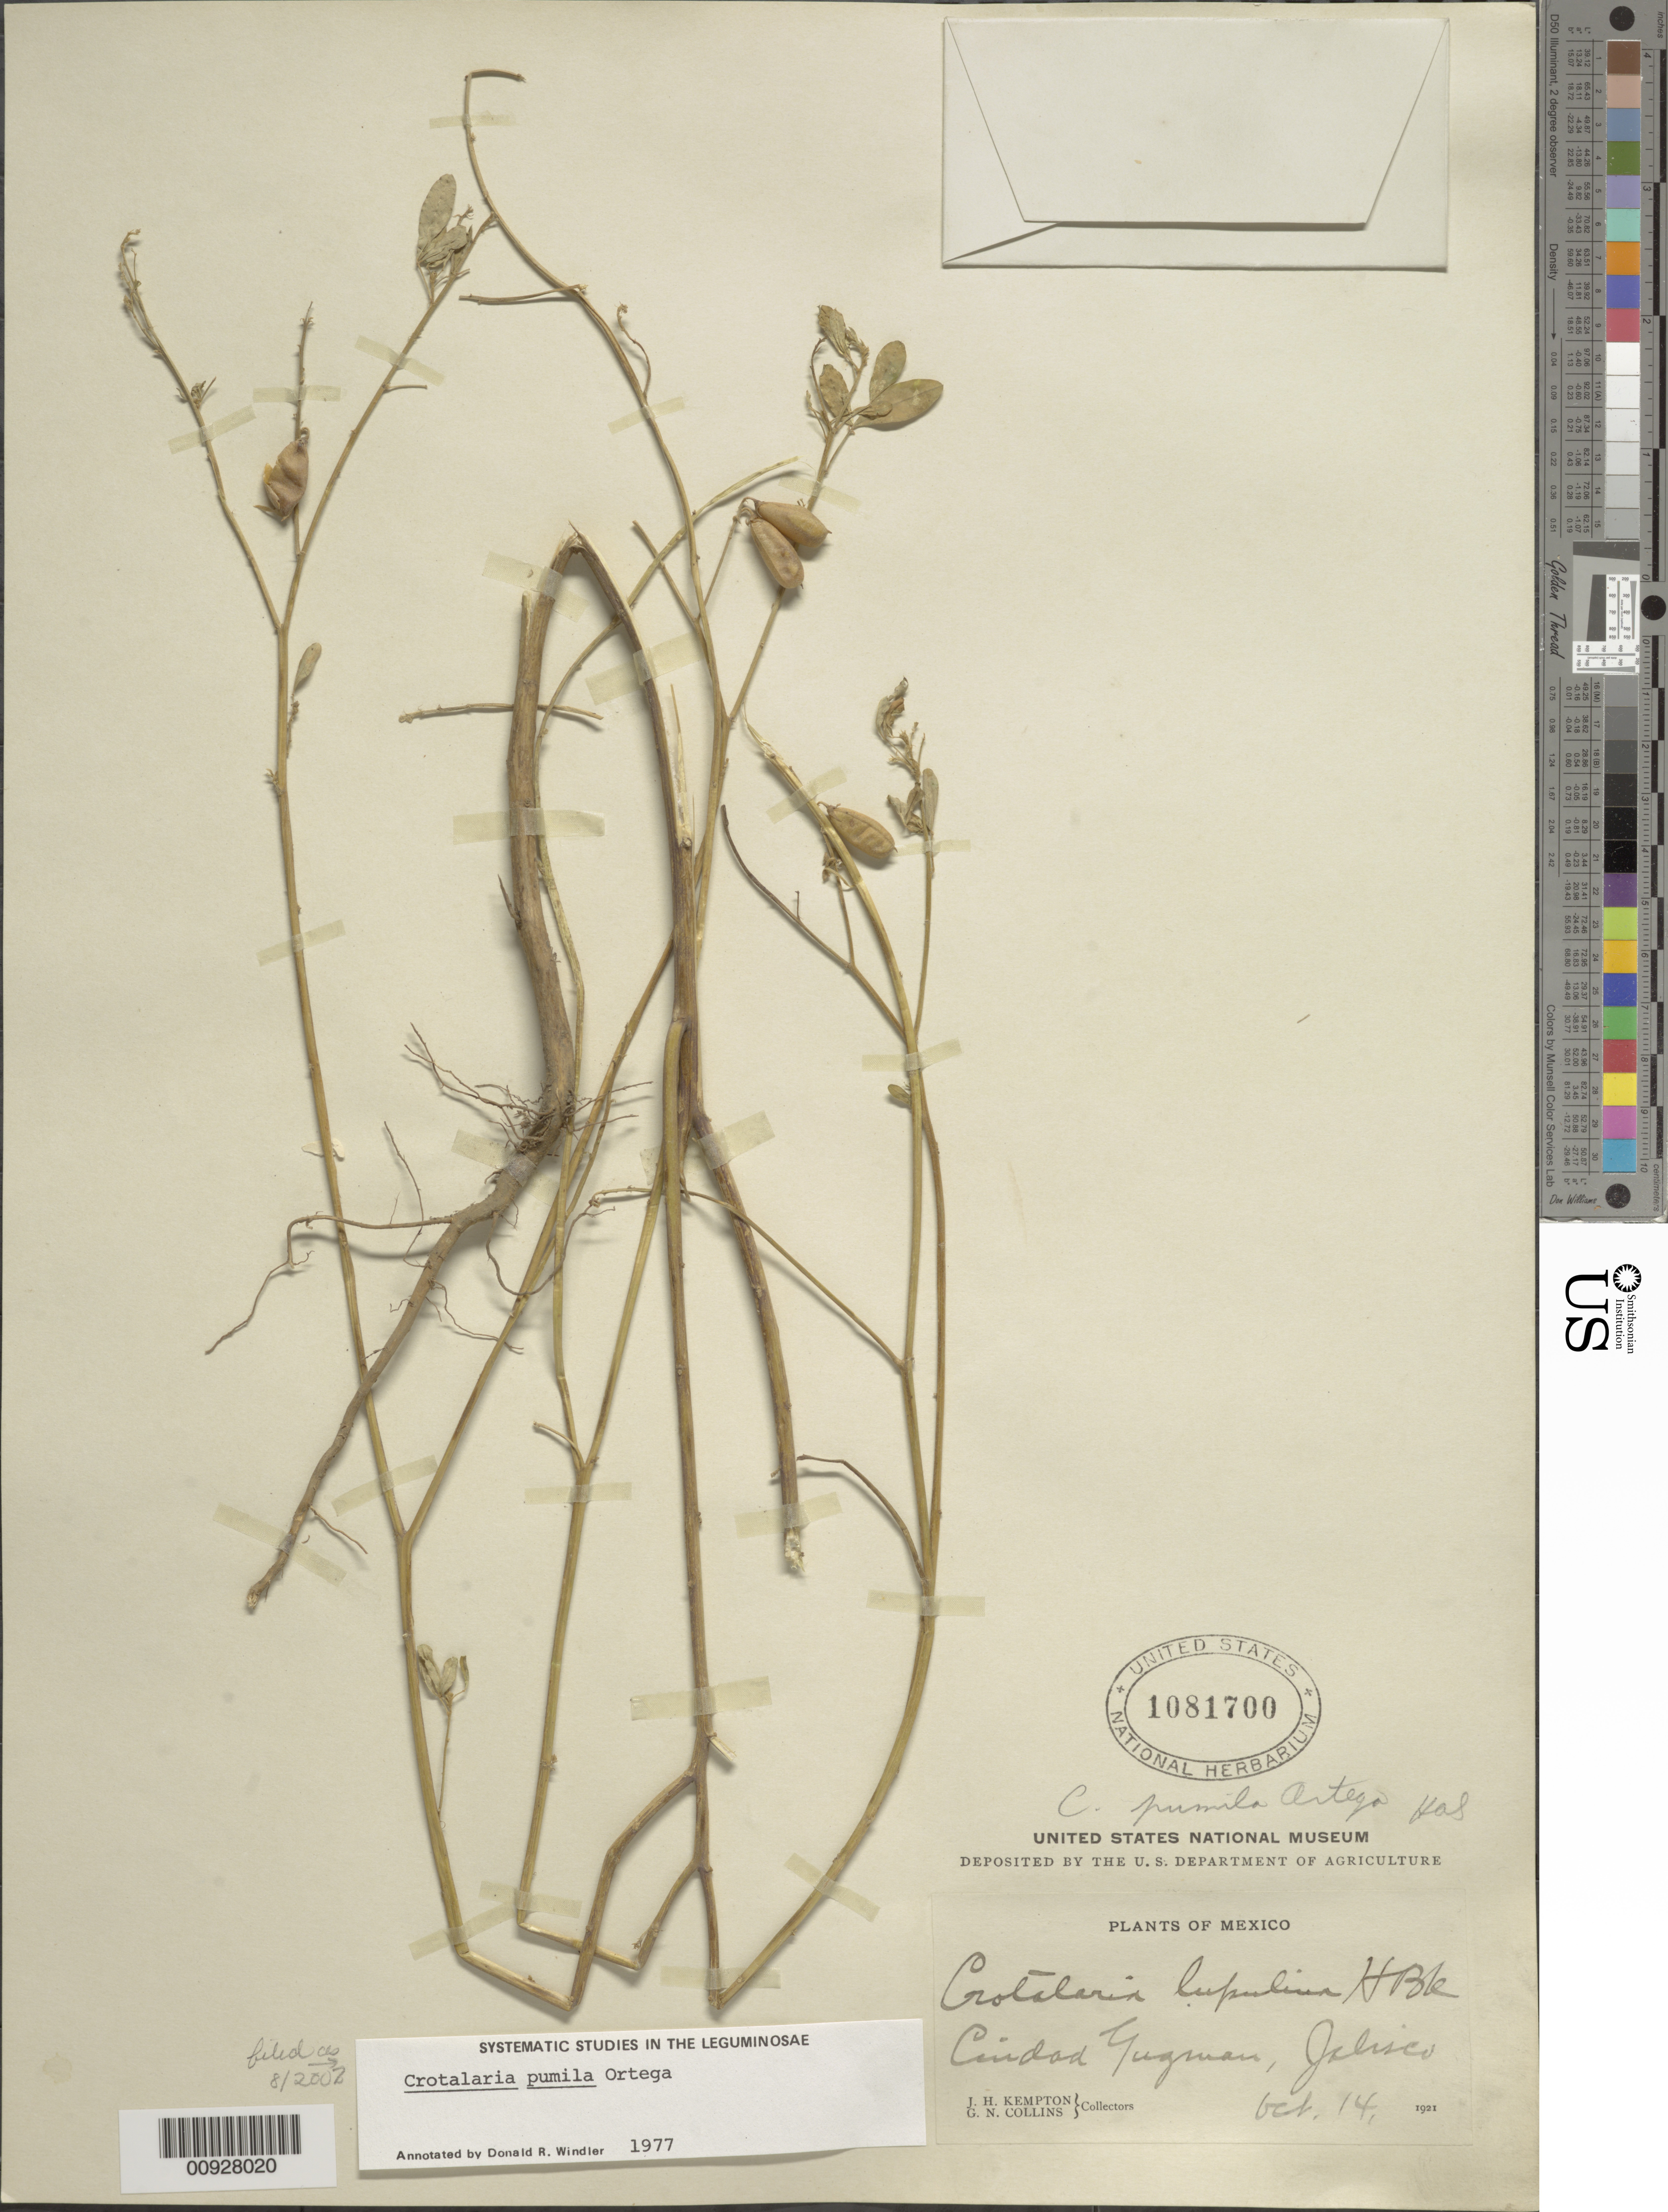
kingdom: Plantae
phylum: Tracheophyta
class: Magnoliopsida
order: Fabales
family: Fabaceae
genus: Crotalaria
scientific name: Crotalaria pumila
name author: Ortega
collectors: J. H. Kempton & G. N. Collins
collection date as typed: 14 Oct 1921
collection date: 1921-10-14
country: Mexico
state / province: Jalisco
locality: Ciudad Guzmán, Jalisco.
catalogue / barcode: US 1081700